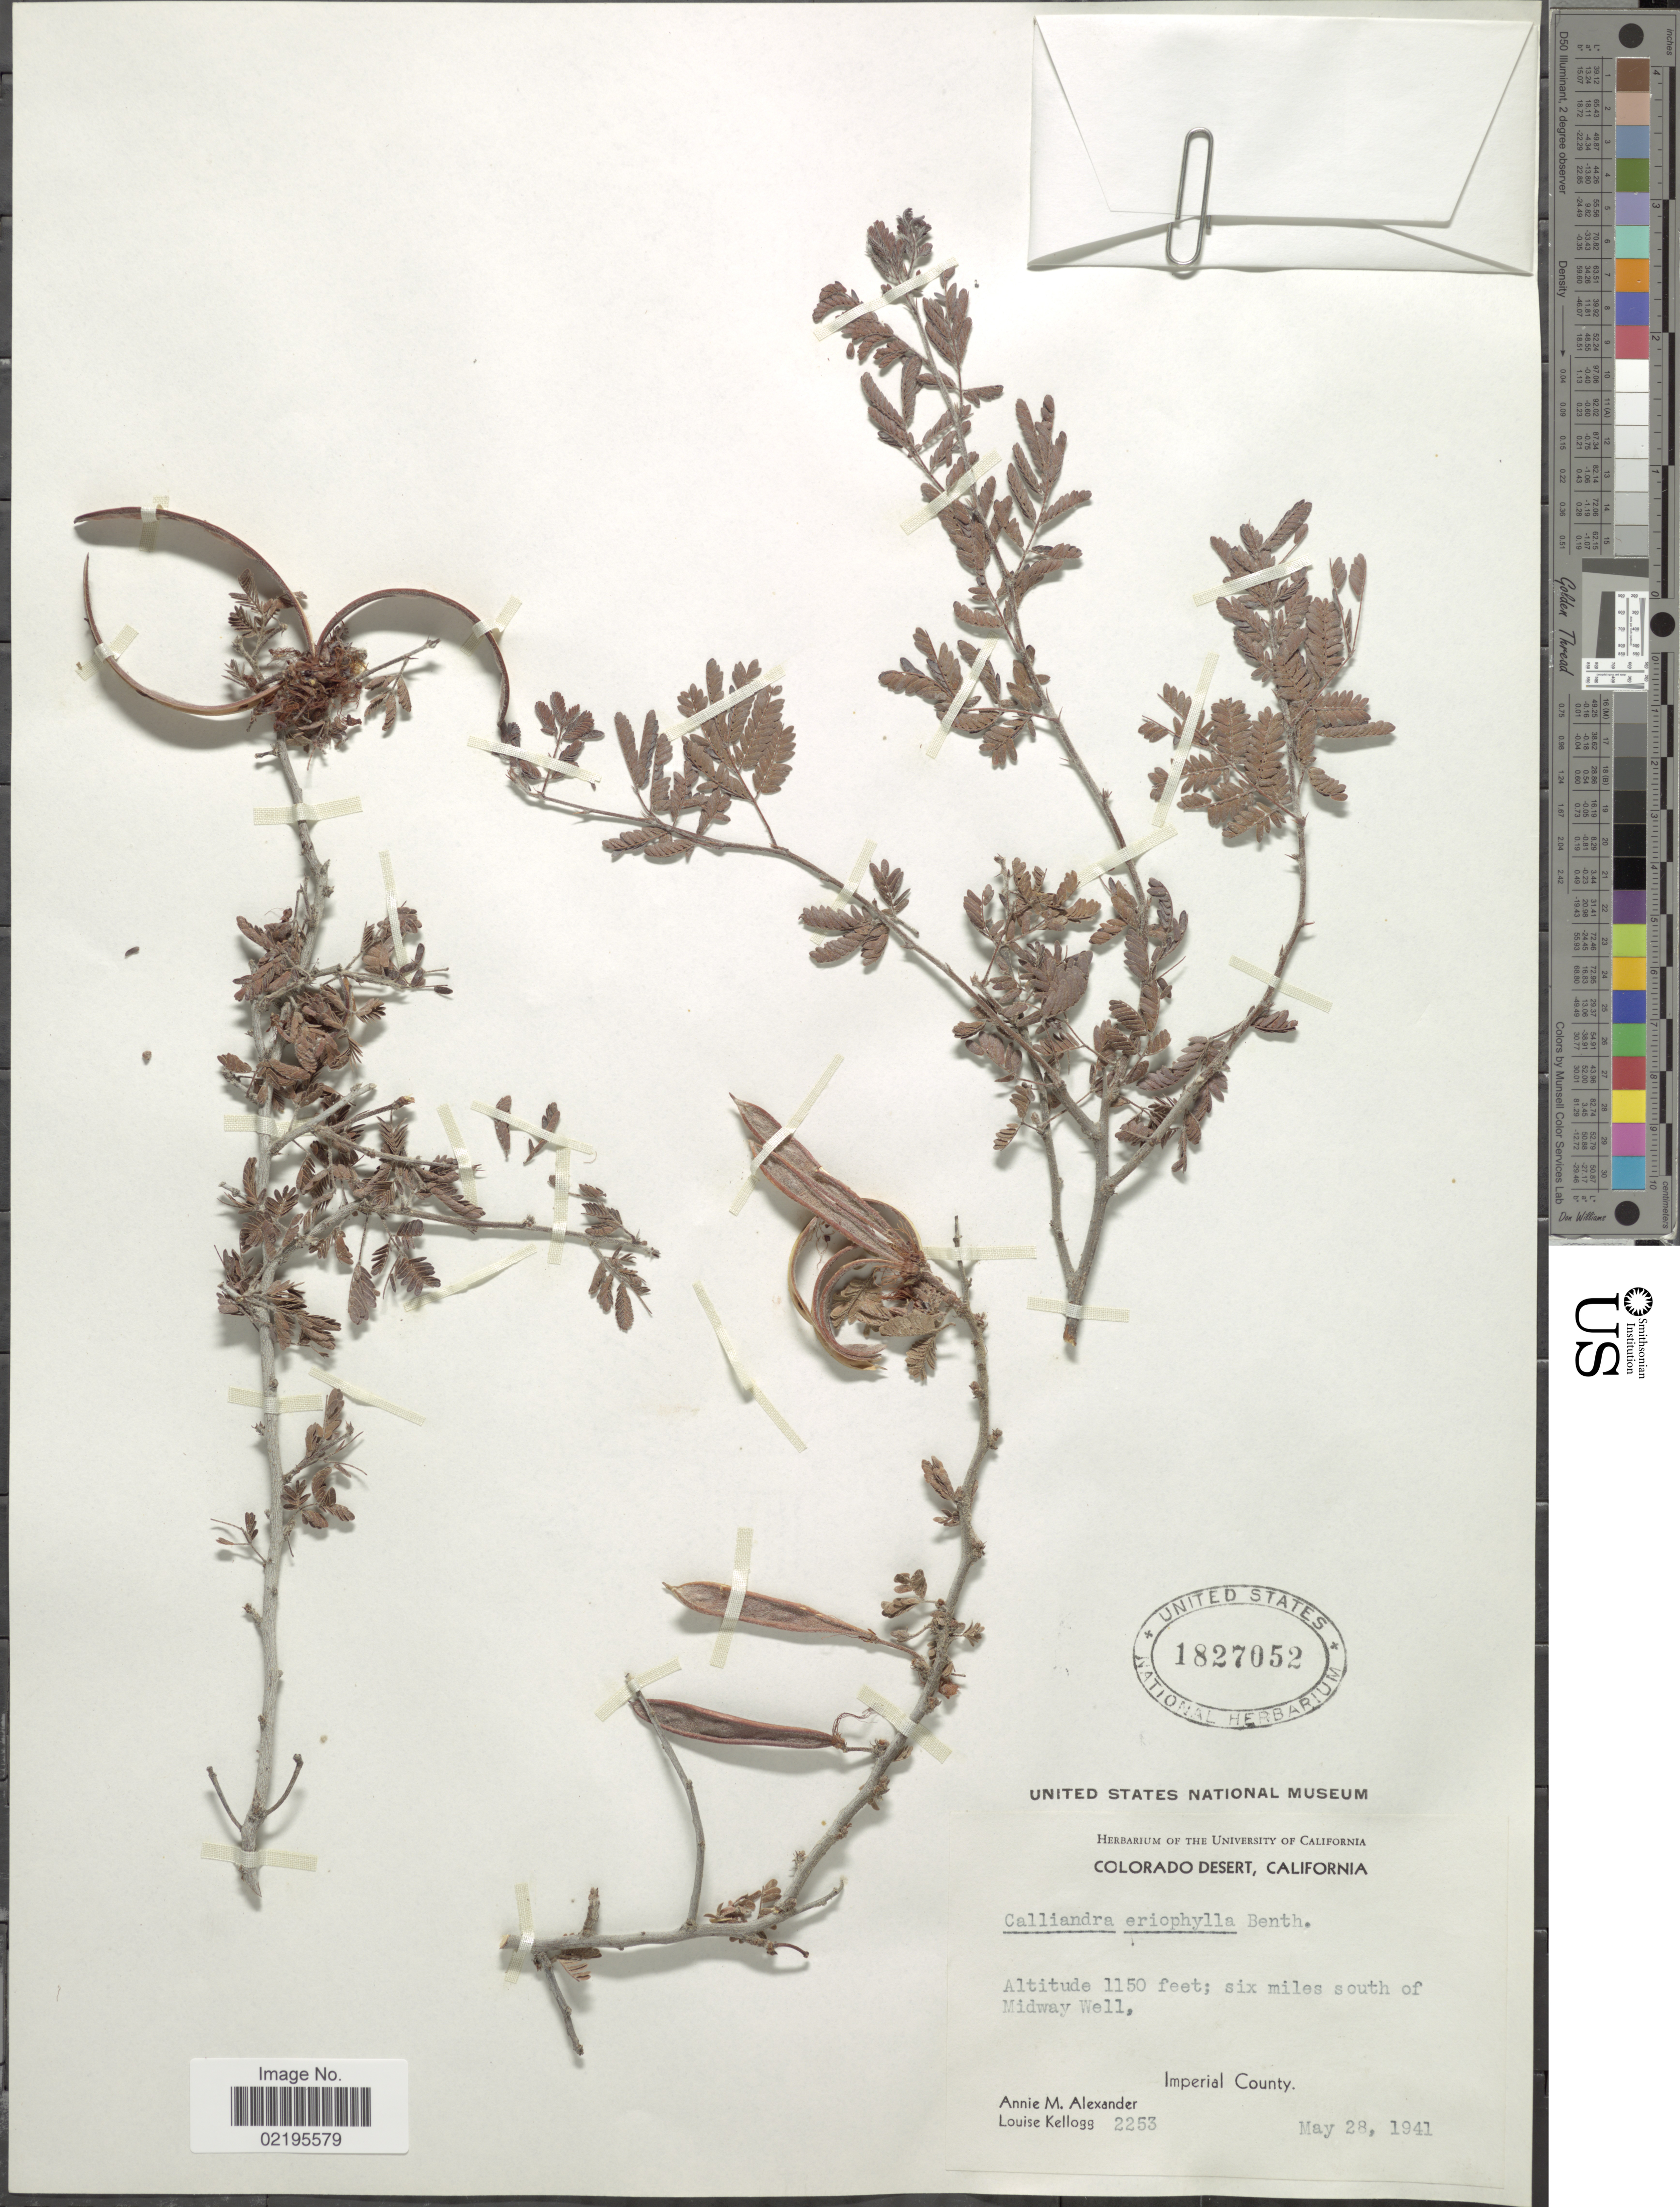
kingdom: Plantae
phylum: Tracheophyta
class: Magnoliopsida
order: Fabales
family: Fabaceae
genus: Calliandra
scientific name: Calliandra eriophylla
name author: Benth.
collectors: A. M. Alexander & L. Kellogg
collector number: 2253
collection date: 1941-05-28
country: United States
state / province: California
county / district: Imperial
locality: Colorado Desert, six miles south of Midway Well, Imperial County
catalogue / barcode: US 1827052